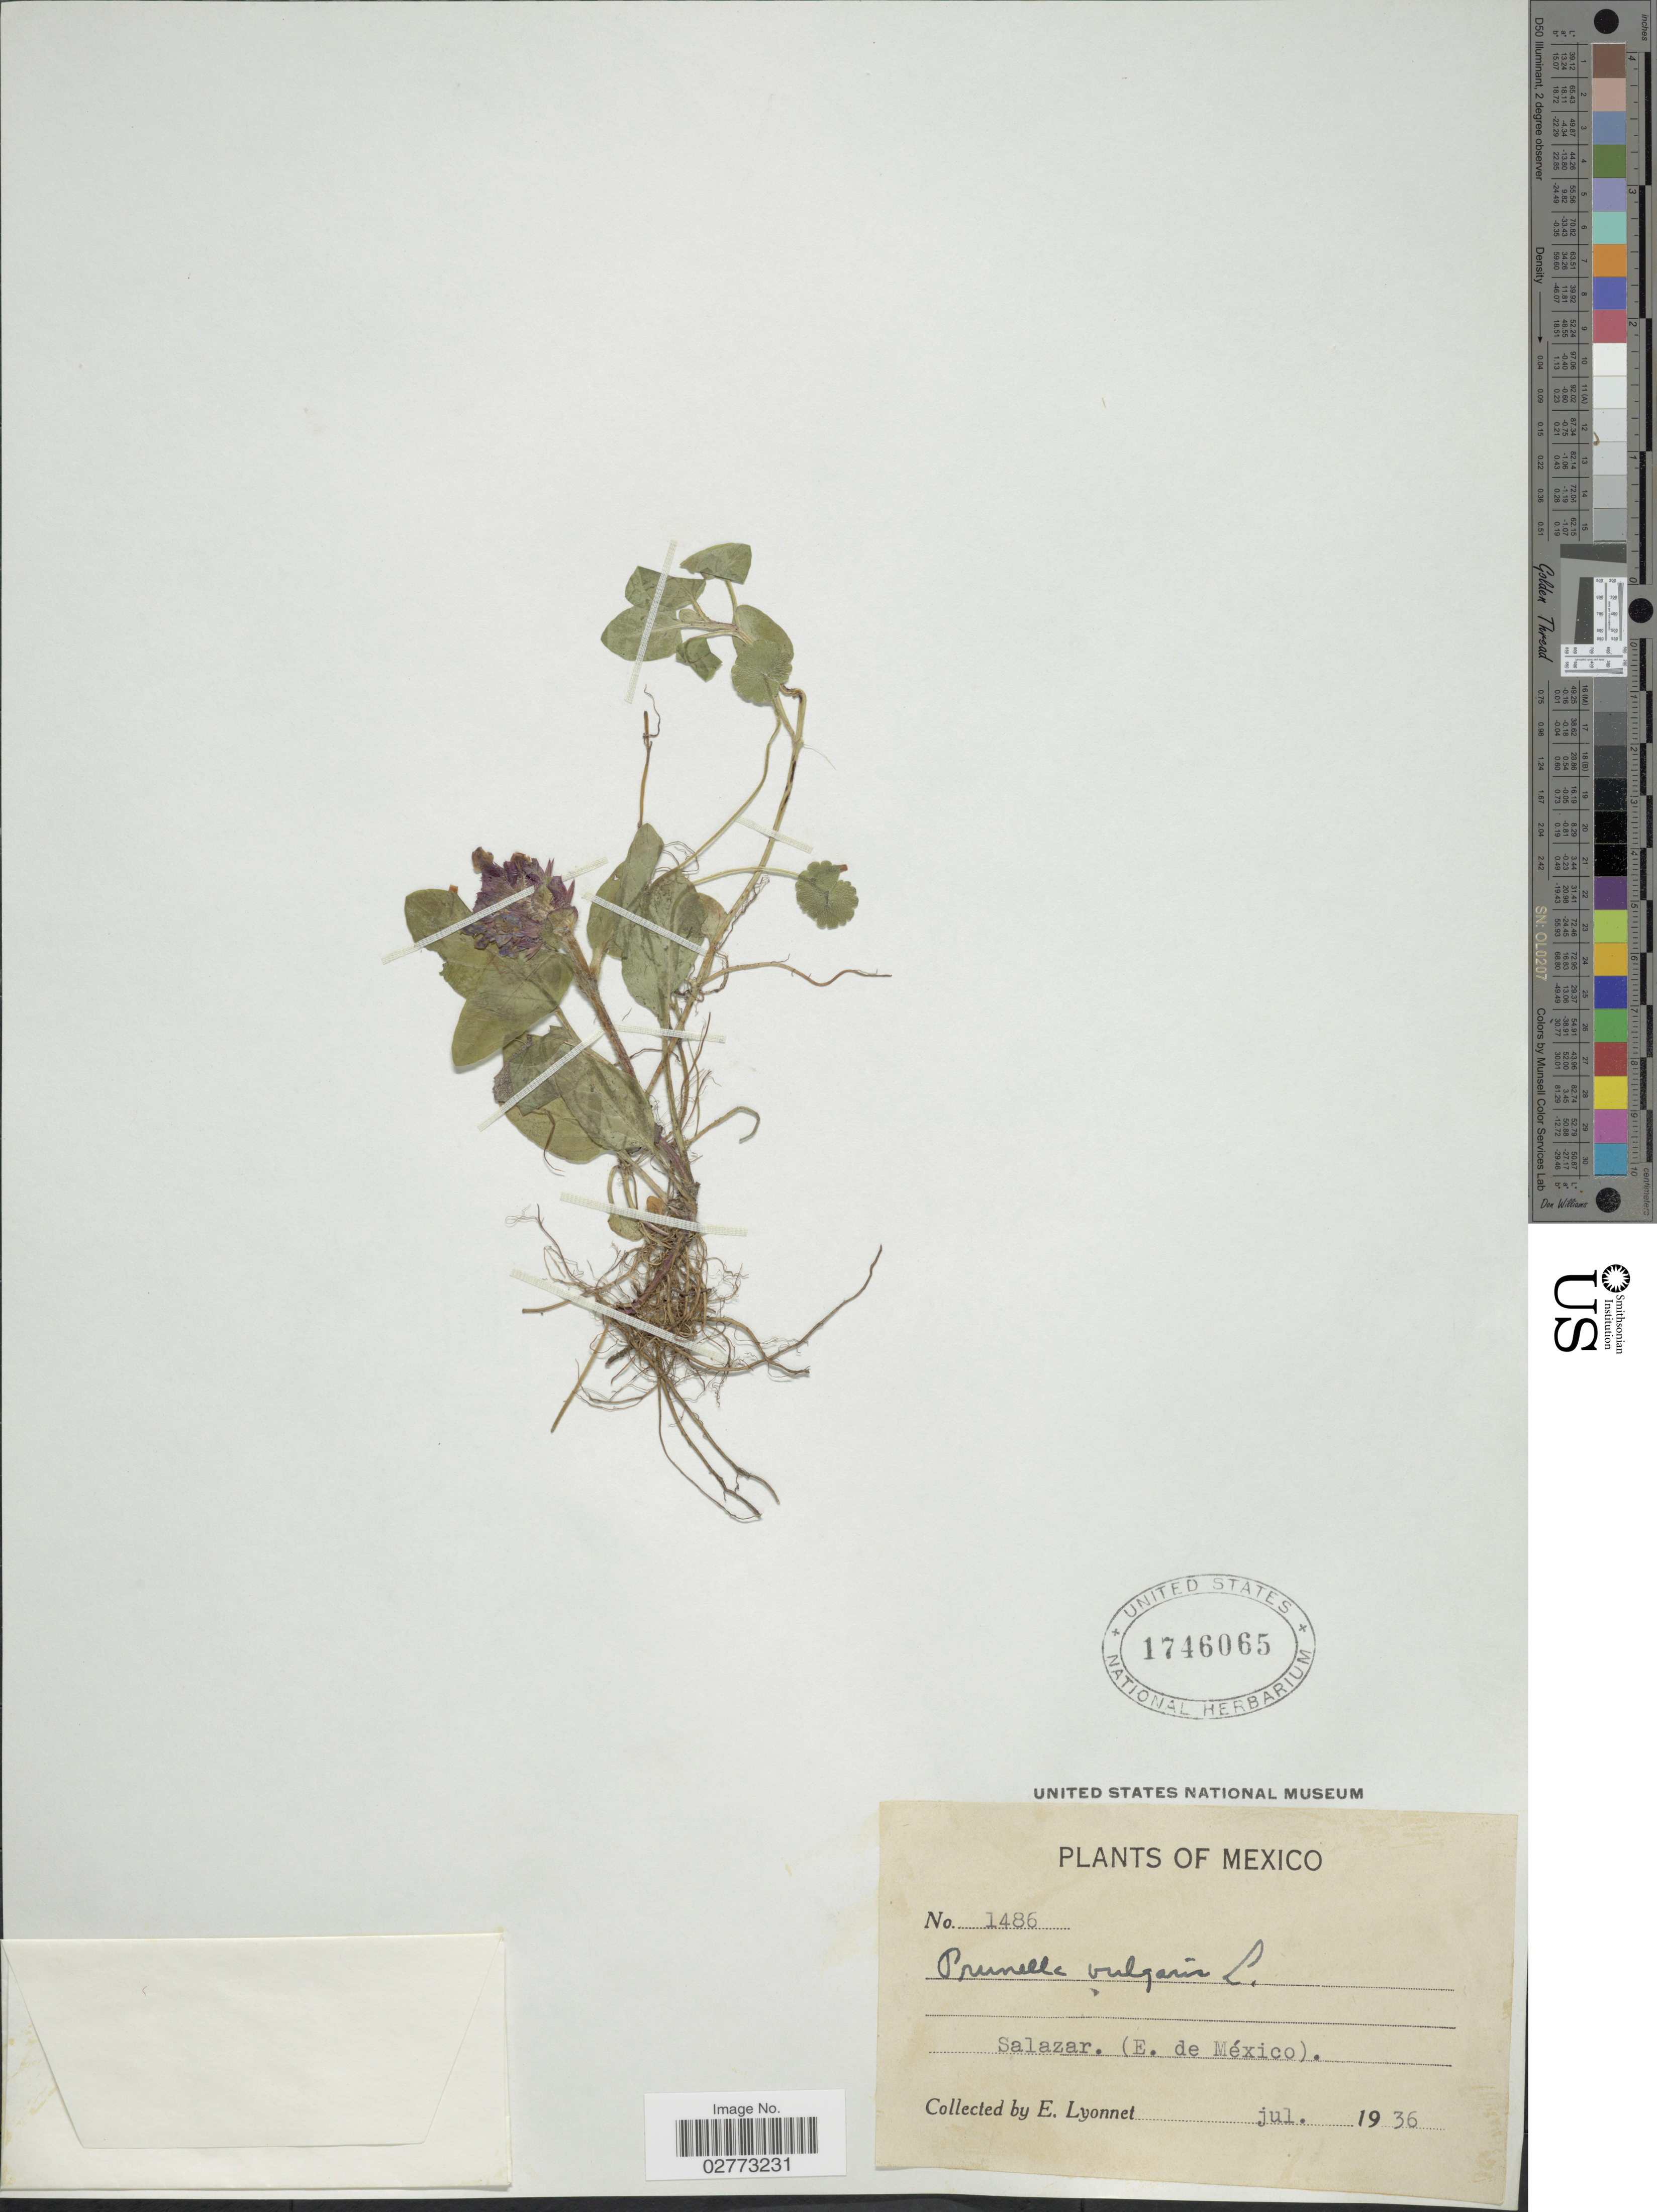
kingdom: Plantae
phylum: Tracheophyta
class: Magnoliopsida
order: Lamiales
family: Lamiaceae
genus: Prunella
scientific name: Prunella vulgaris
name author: L.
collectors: E. Lyonnet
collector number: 1486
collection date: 1936-07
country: Mexico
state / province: México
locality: Salazar (E. de México).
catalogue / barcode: US 1746065